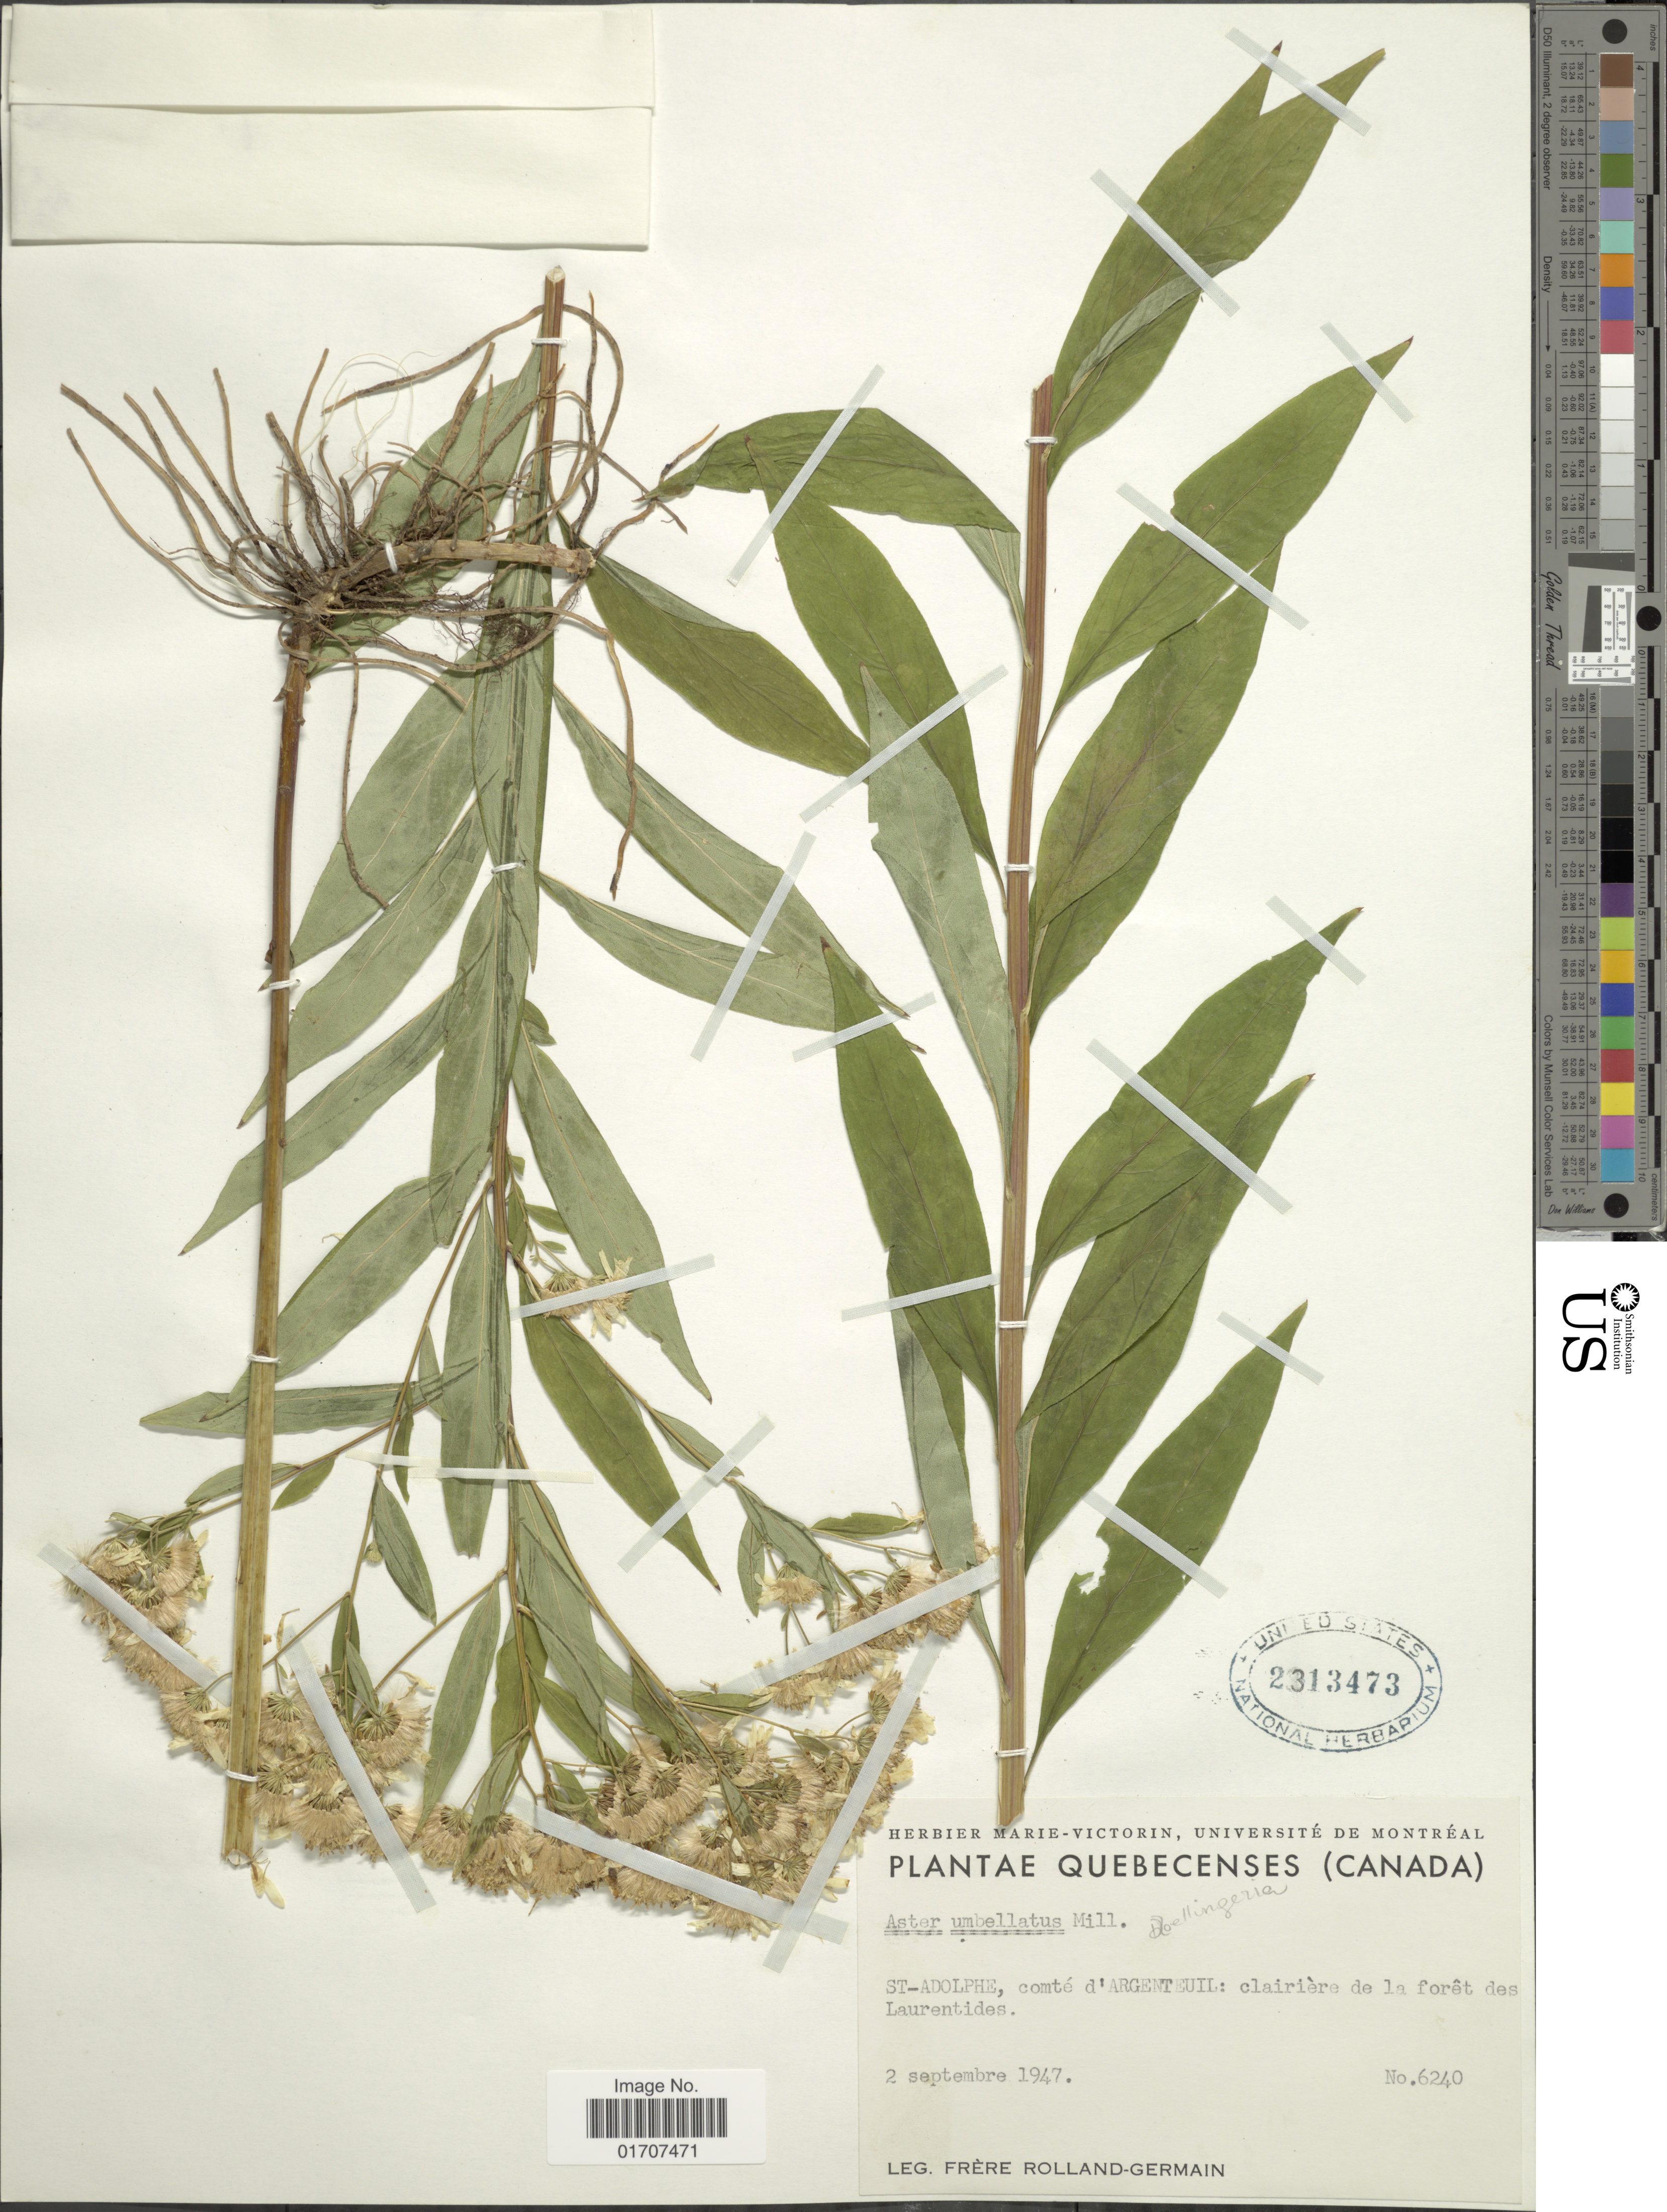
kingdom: Plantae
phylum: Tracheophyta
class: Magnoliopsida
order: Asterales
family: Asteraceae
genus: Doellingeria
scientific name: Doellingeria umbellata var. umbellata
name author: Nees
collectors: Rolland-Germain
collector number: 6240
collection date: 1947-09-02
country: Canada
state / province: Quebec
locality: St.-Adolphe, comte d'Argenteuil; clairiere de la foret des Laurentides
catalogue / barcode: US 2313473